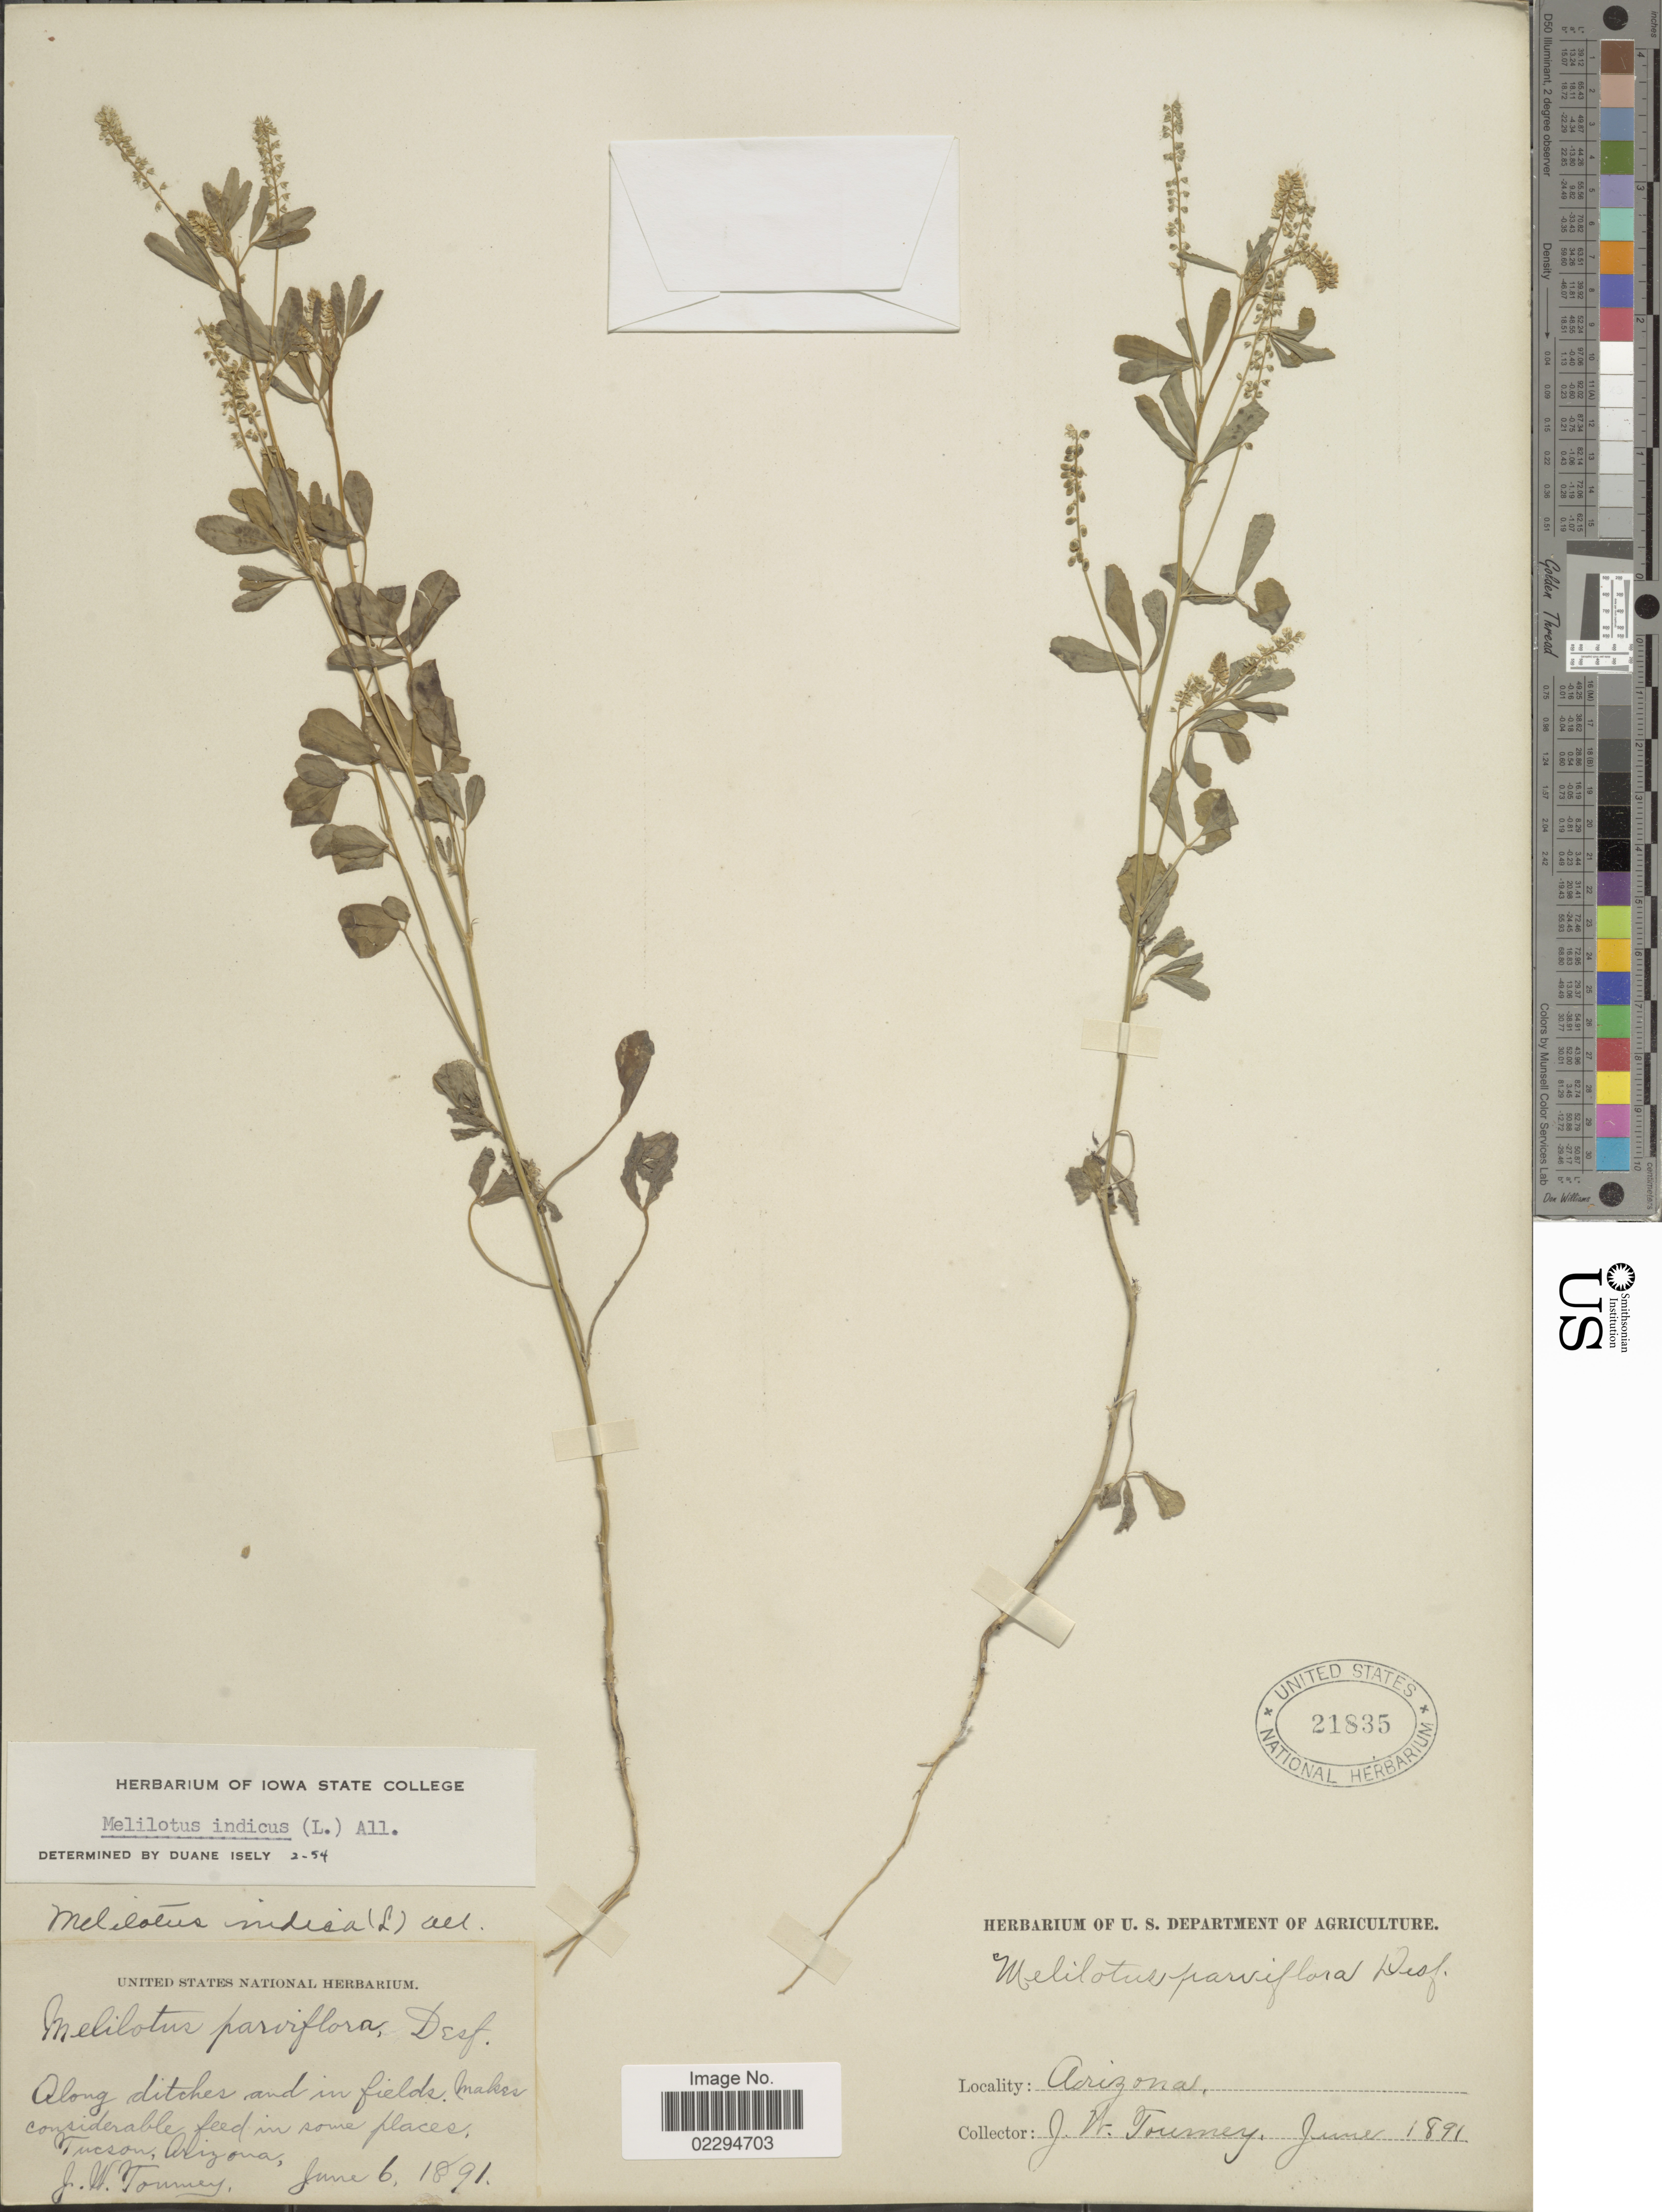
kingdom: Plantae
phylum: Tracheophyta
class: Magnoliopsida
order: Fabales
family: Fabaceae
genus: Melilotus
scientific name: Melilotus indicus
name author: (L.) All.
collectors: J. W. Toumey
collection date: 1891-06-06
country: United States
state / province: Arizona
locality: Tucson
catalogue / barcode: US 21835